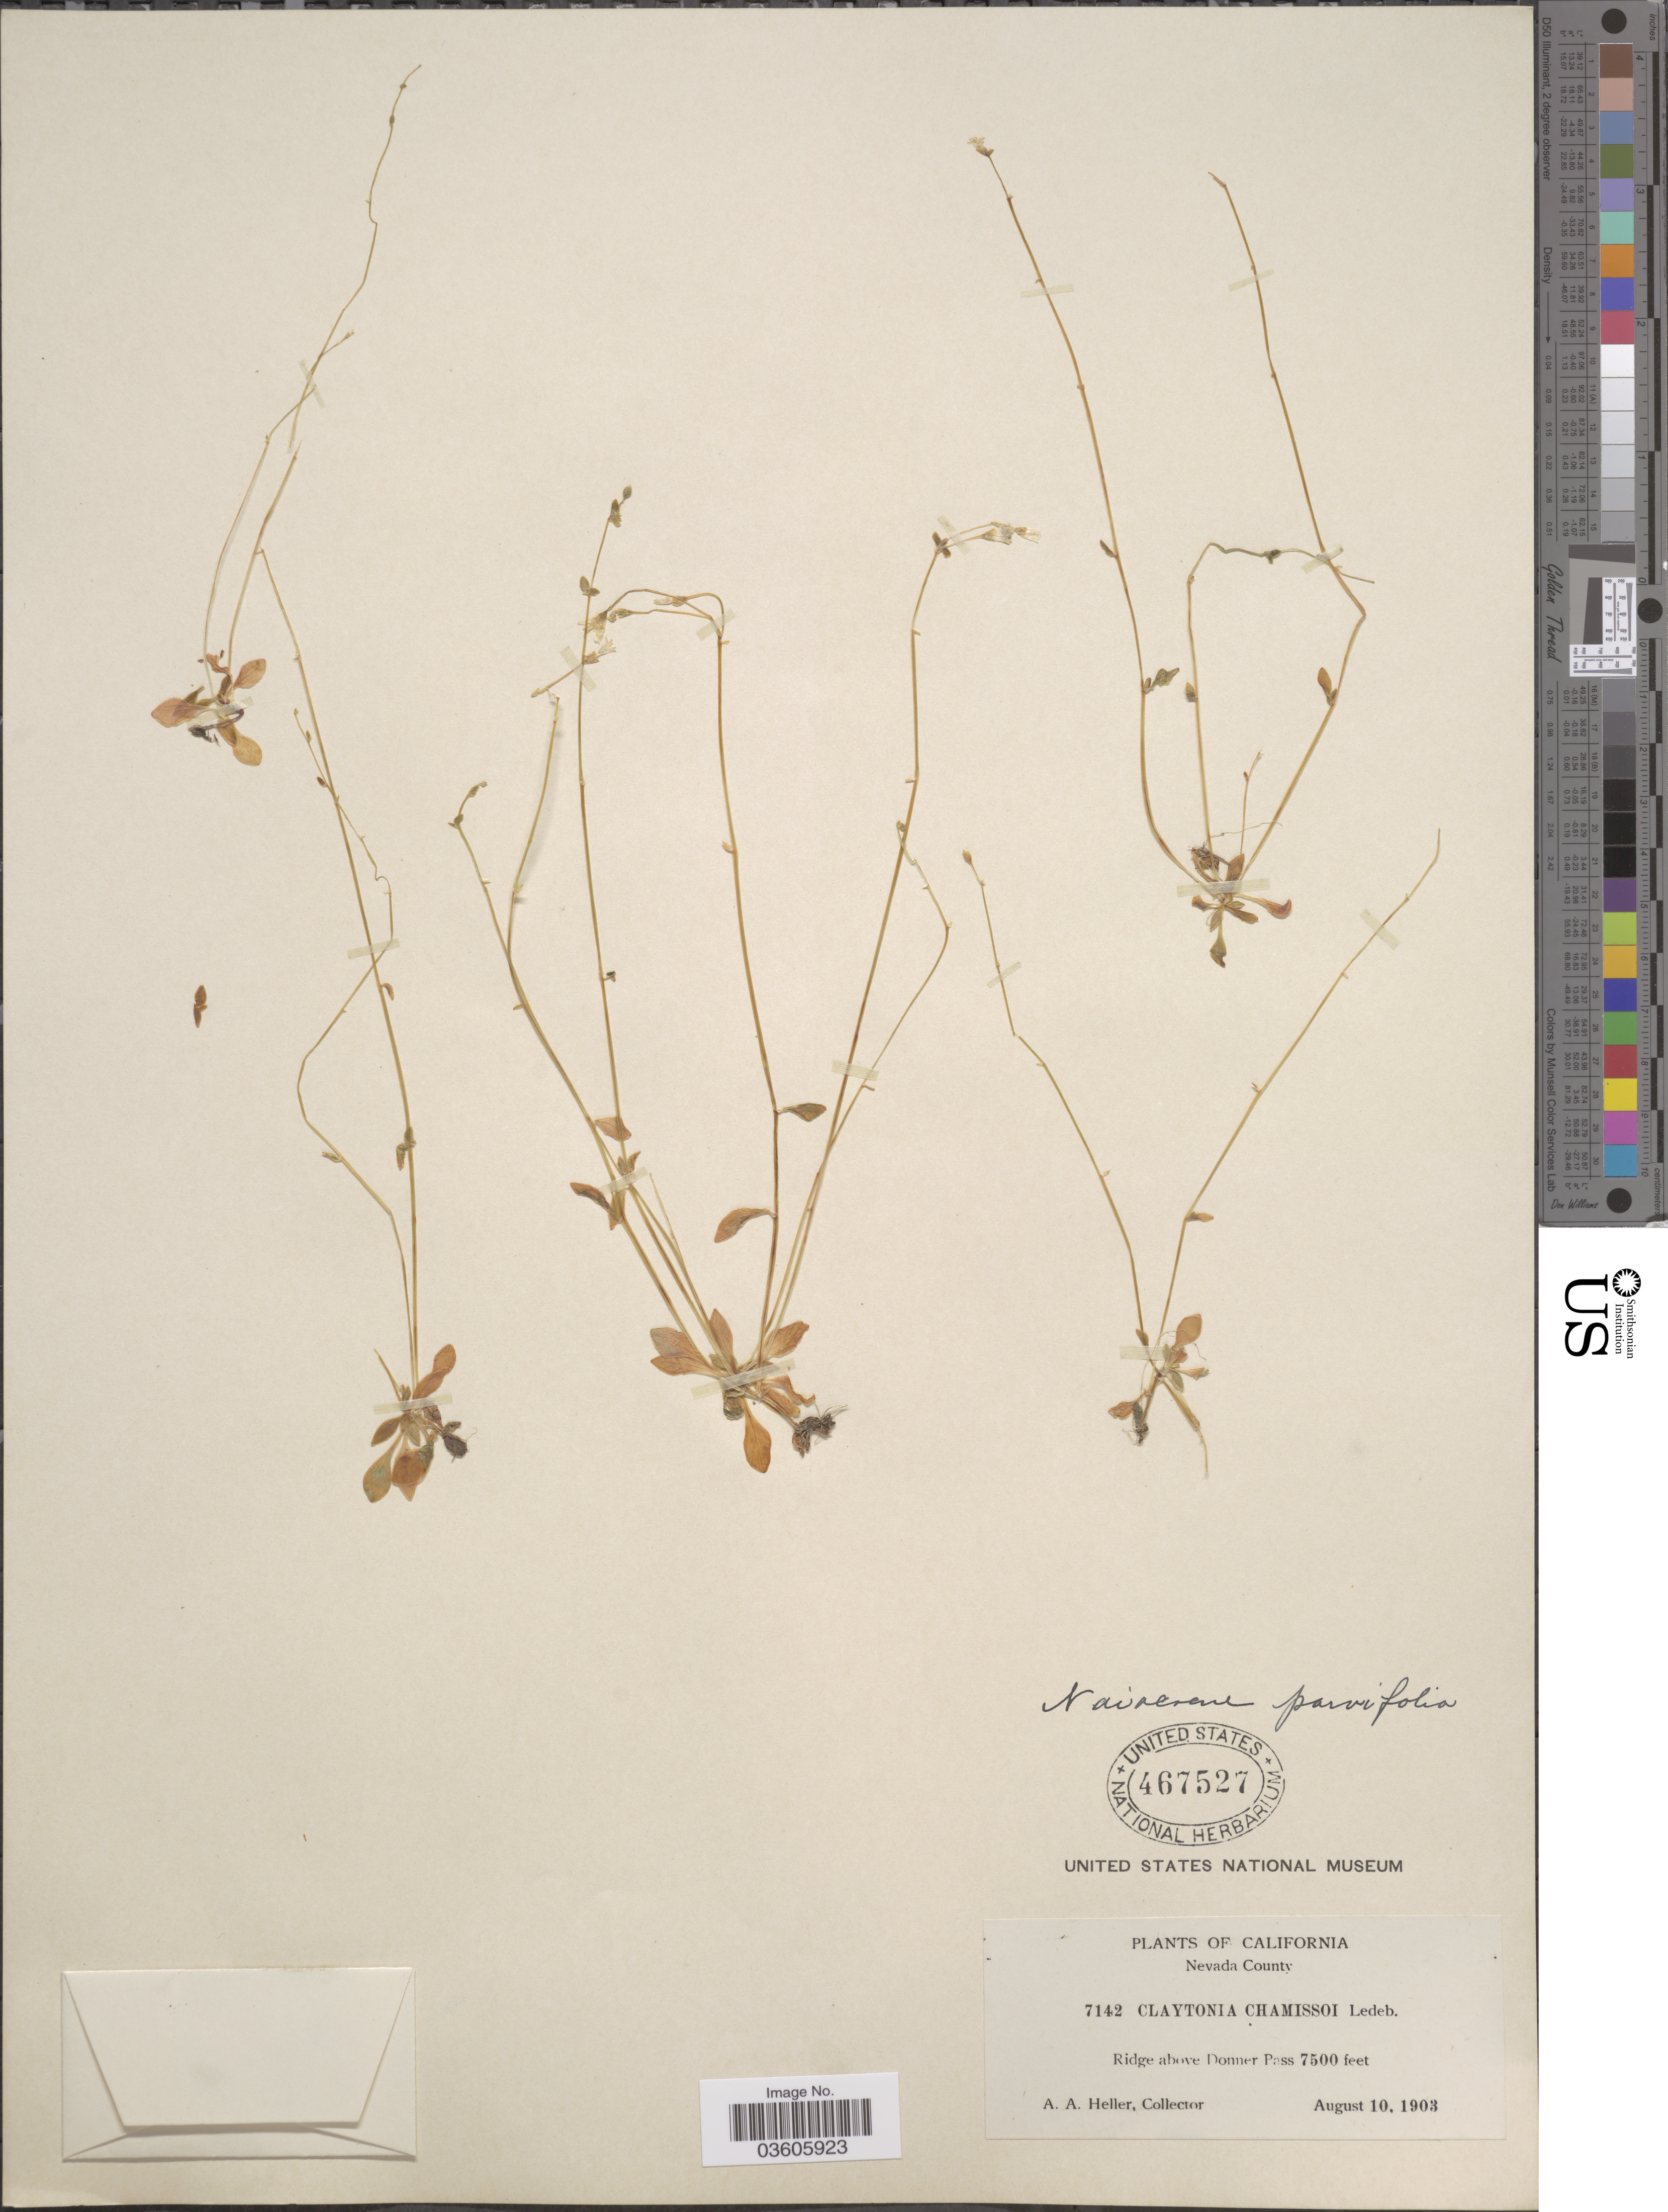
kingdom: Plantae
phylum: Tracheophyta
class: Magnoliopsida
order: Caryophyllales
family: Montiaceae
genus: Montia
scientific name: Montia parvifolia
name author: (Moc. ex DC.) Greene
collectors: A. A. Heller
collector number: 7142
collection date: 1903-08-10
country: United States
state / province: California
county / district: Nevada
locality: Nevada County. Ridge above Donner Pass.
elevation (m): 2286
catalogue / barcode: US 467527